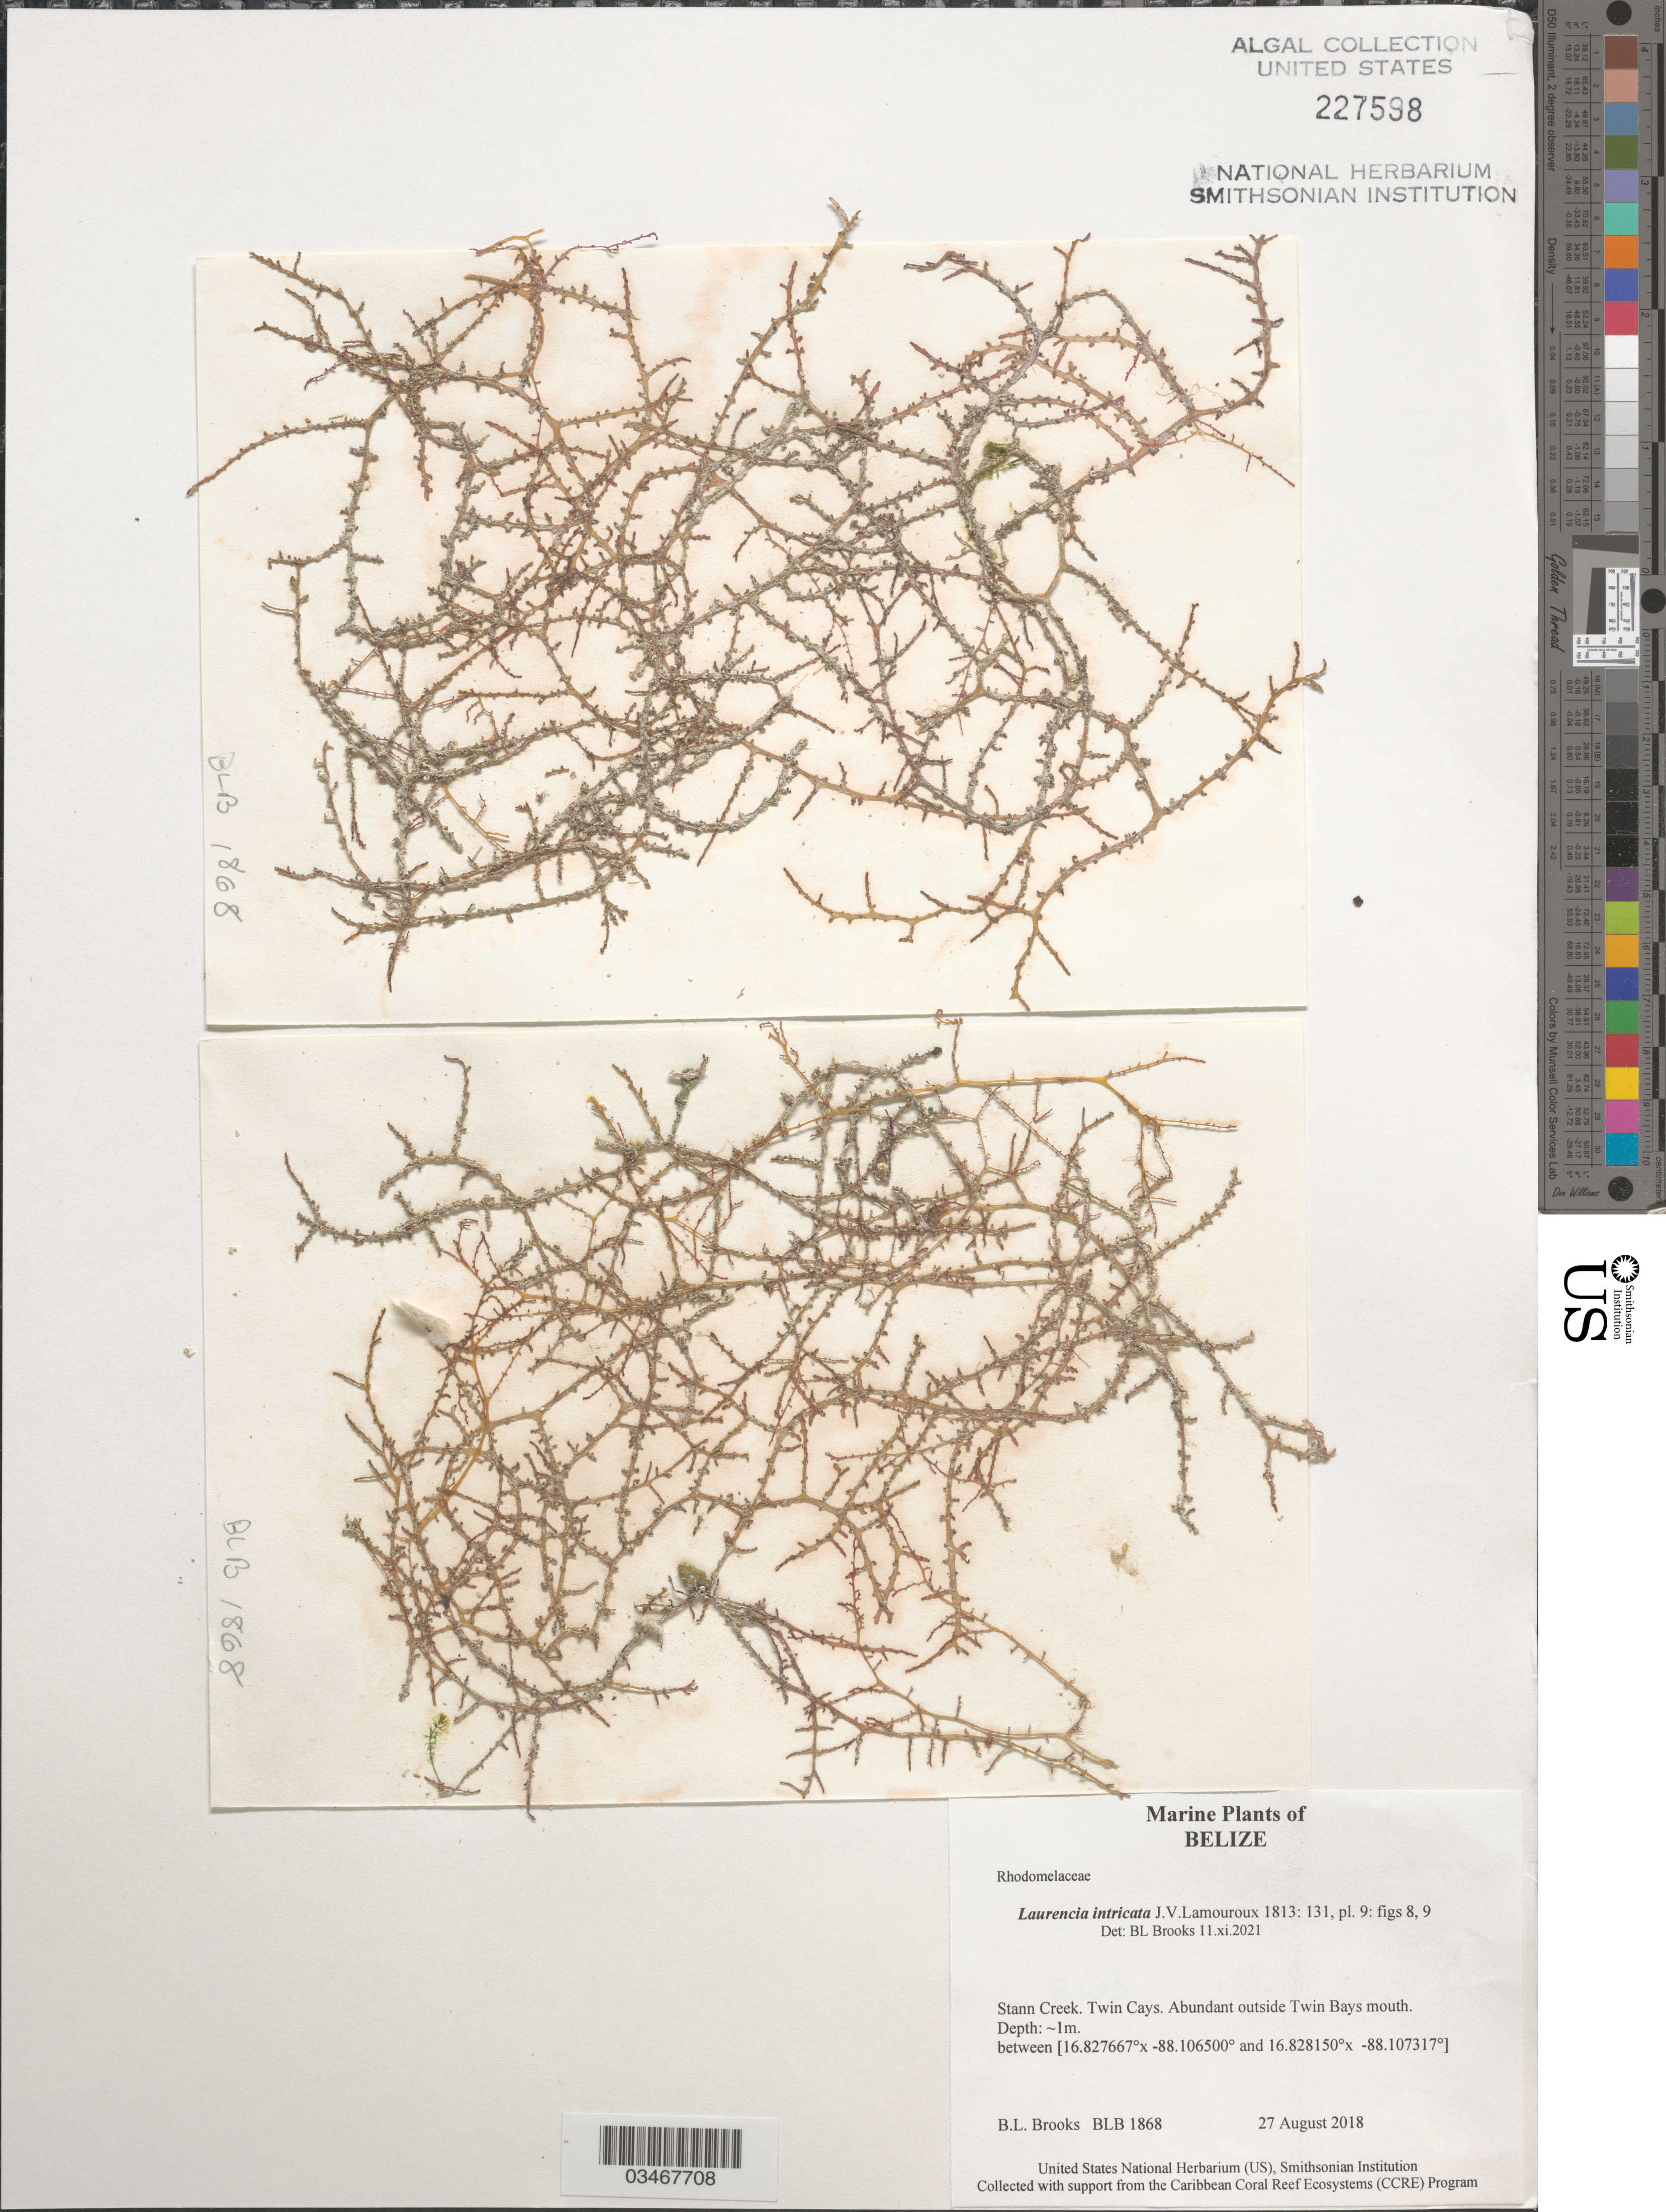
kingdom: Plantae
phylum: Rhodophyta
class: Florideophyceae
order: Ceramiales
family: Rhodomelaceae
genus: Laurencia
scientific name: Laurencia intricata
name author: J.V.Lamouroux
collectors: B. Brooks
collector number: BLB 1868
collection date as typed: Transcribed d/m/y: 27/8/2018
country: Belize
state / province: Stann Creek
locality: Twin Cays. Abundant outside Twin Bays mouth.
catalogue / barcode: US 227598